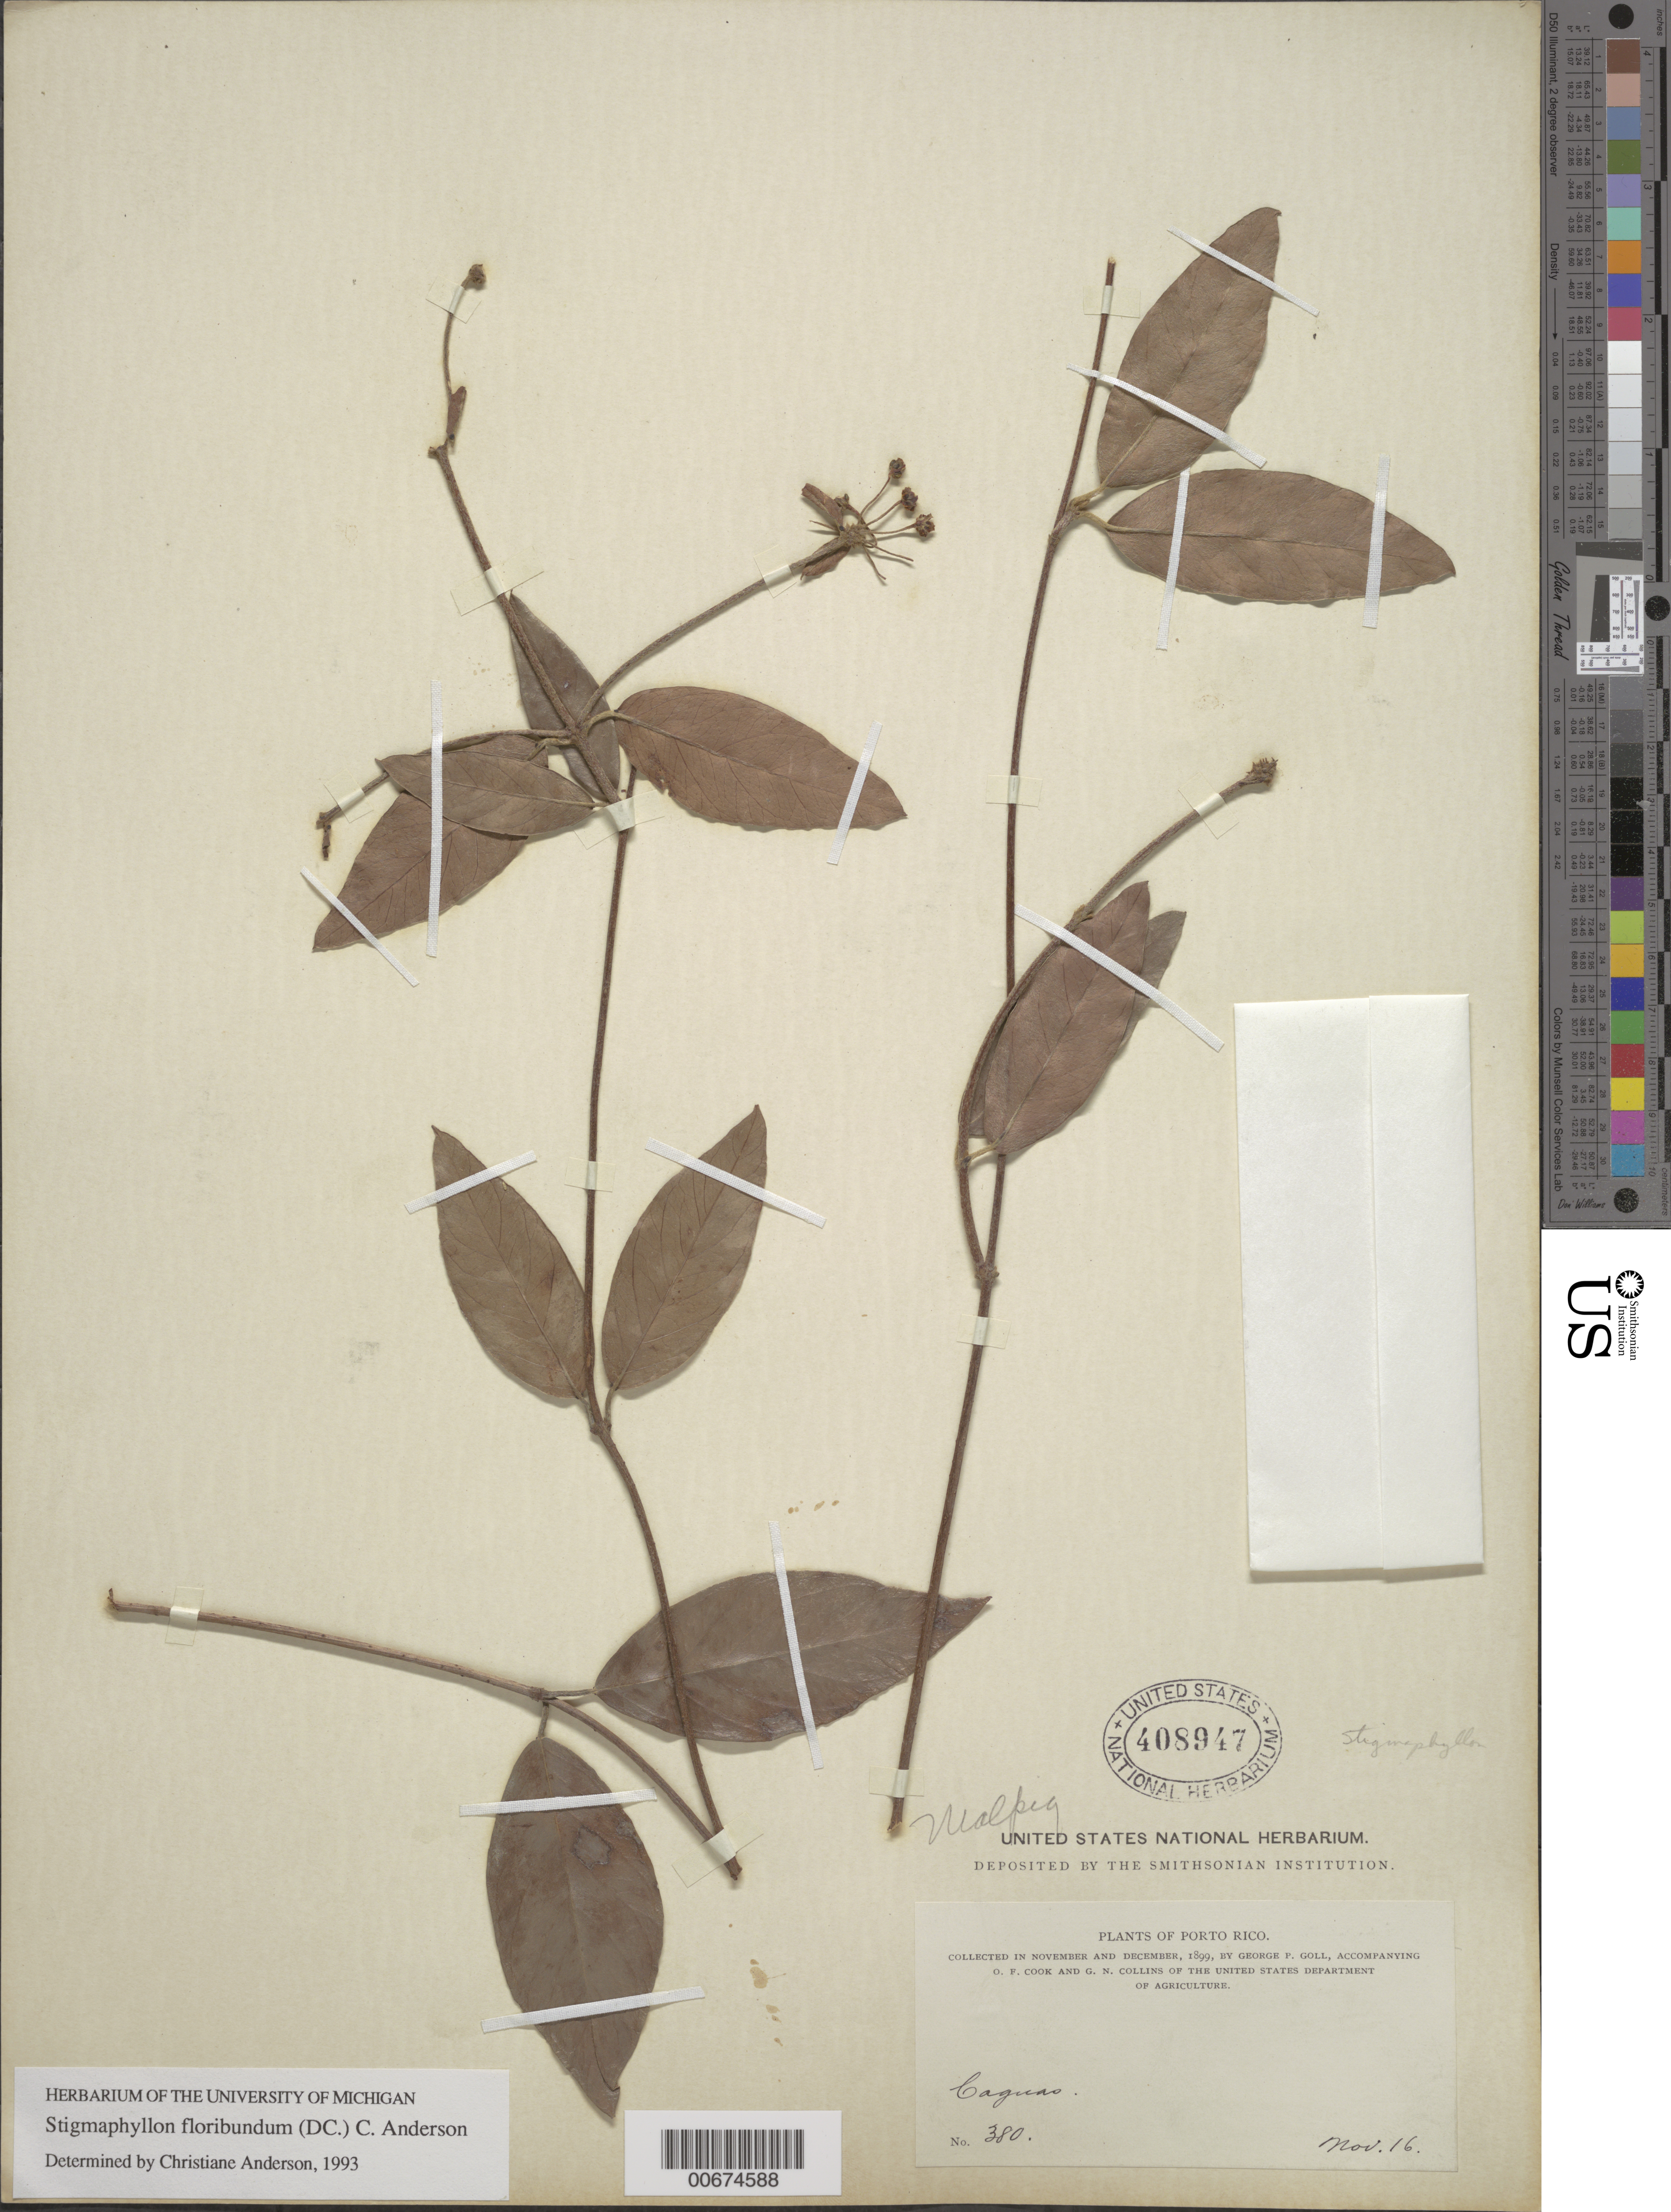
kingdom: Plantae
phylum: Tracheophyta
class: Magnoliopsida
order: Malpighiales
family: Malpighiaceae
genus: Stigmaphyllon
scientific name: Stigmaphyllon floribundum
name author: (DC.) C.E. Anderson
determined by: Anderson, C.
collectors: G. Goll, O. E.Cook & G. N. Collins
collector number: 380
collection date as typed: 16 Nov 1899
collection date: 1899-11-16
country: Puerto Rico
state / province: Humacao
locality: Caguas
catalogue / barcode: US 408947